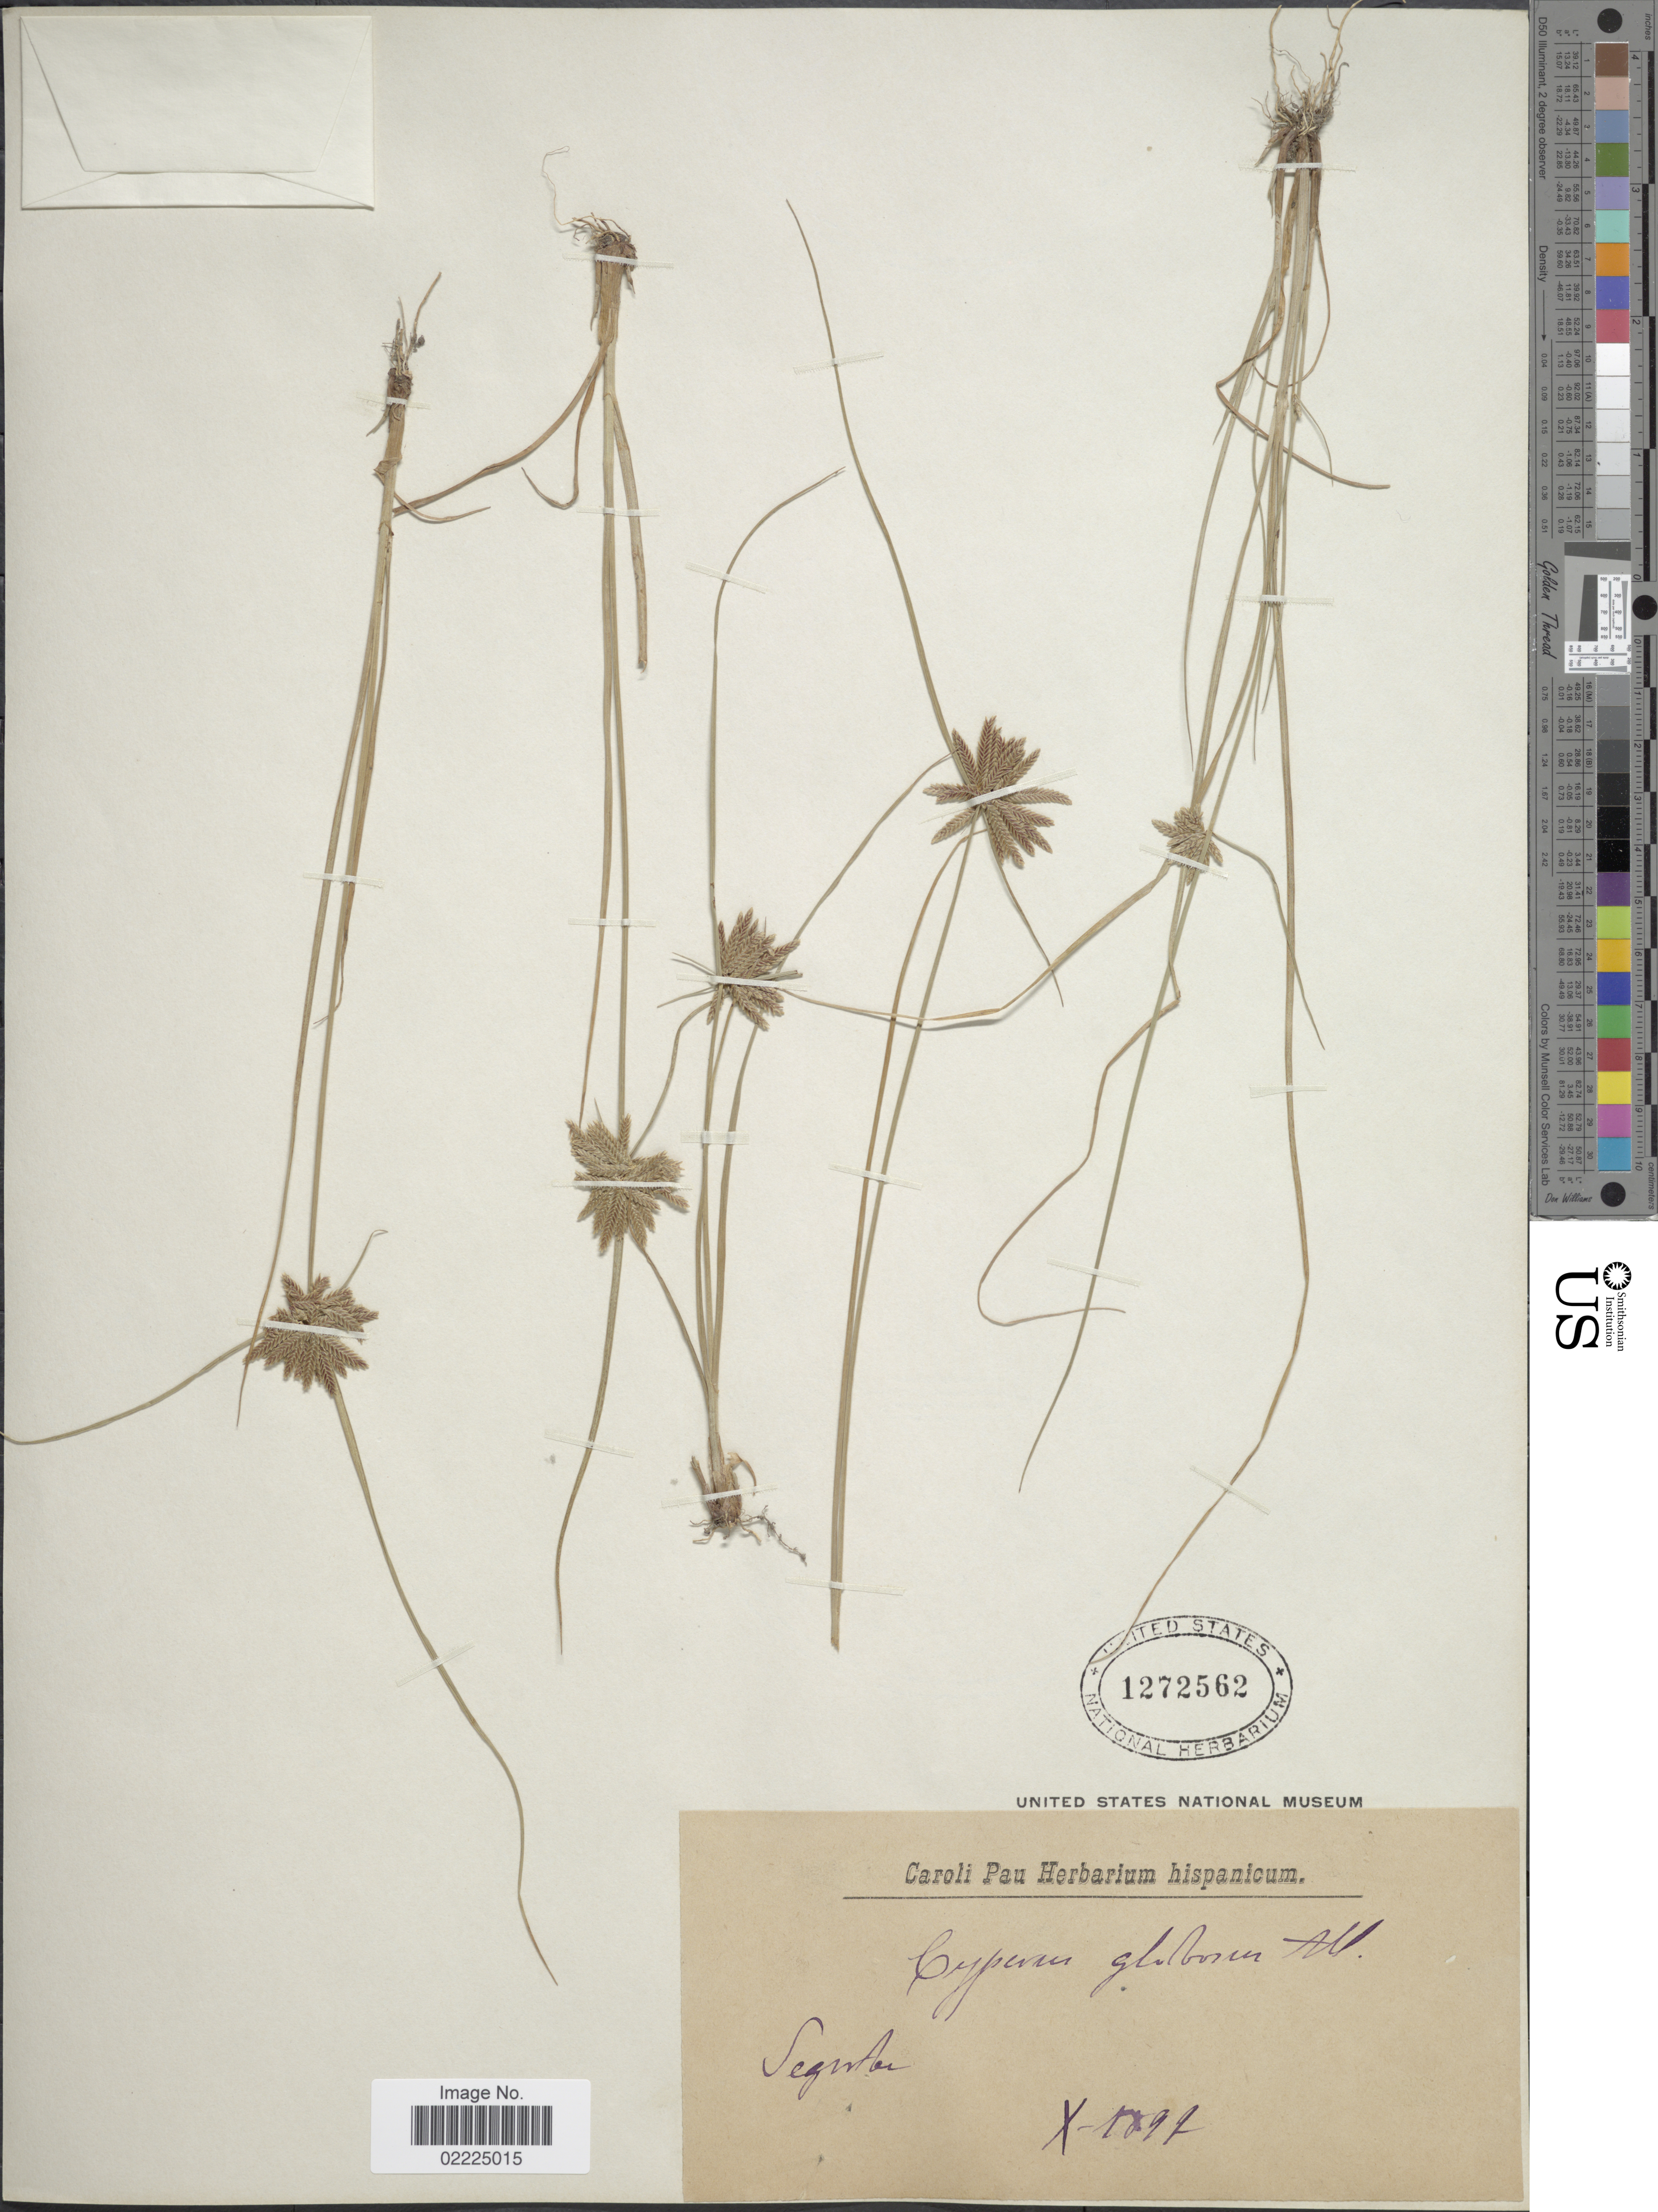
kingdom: Plantae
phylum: Tracheophyta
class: Liliopsida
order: Poales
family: Cyperaceae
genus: Cyperus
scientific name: Cyperus flavidus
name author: Retz.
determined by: Strong, Mark T., (BOT), Smithsonian Institution - National Museum of Natural History (UNITED STATES)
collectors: ex Herb. Caroli Pau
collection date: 1899-10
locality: Segenter [interpreted]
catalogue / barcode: US 1272562